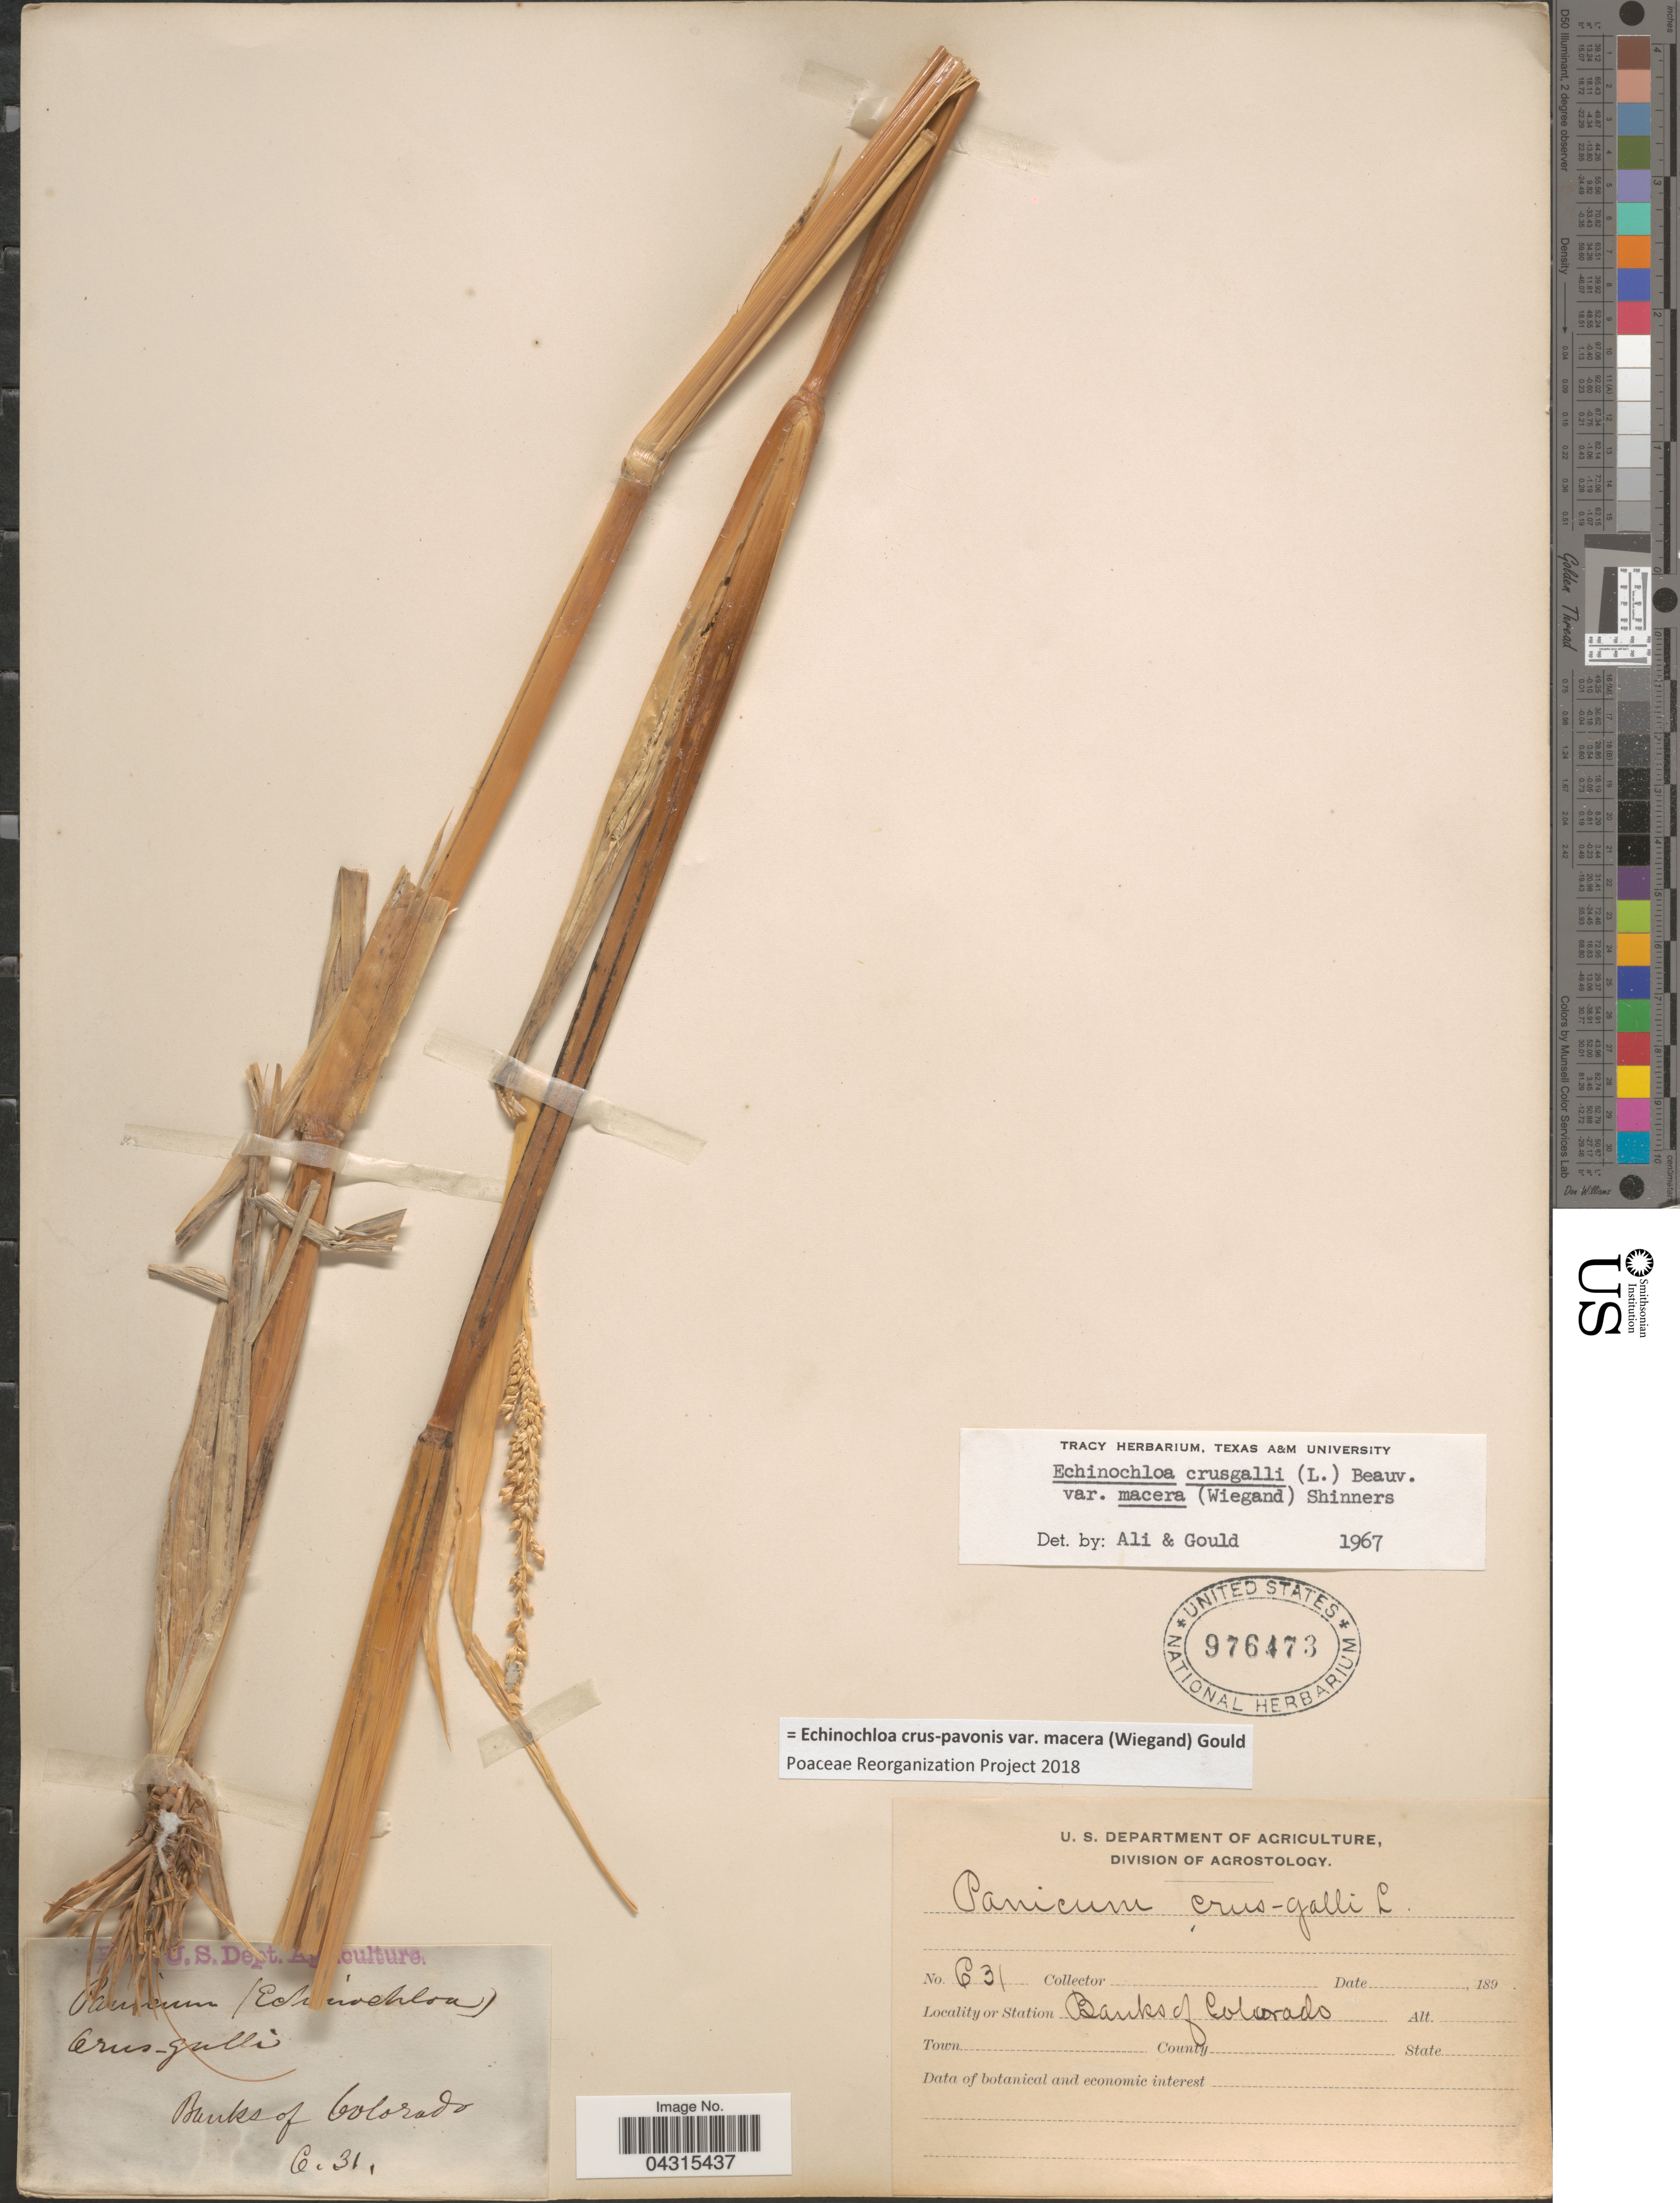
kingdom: Plantae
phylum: Tracheophyta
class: Liliopsida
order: Poales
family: Poaceae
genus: Echinochloa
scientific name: Echinochloa crus-pavonis var. macera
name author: (Wiegand) Gould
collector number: C 31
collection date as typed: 189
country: United States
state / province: Colorado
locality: Banks of Colorado.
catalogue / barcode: US 976473